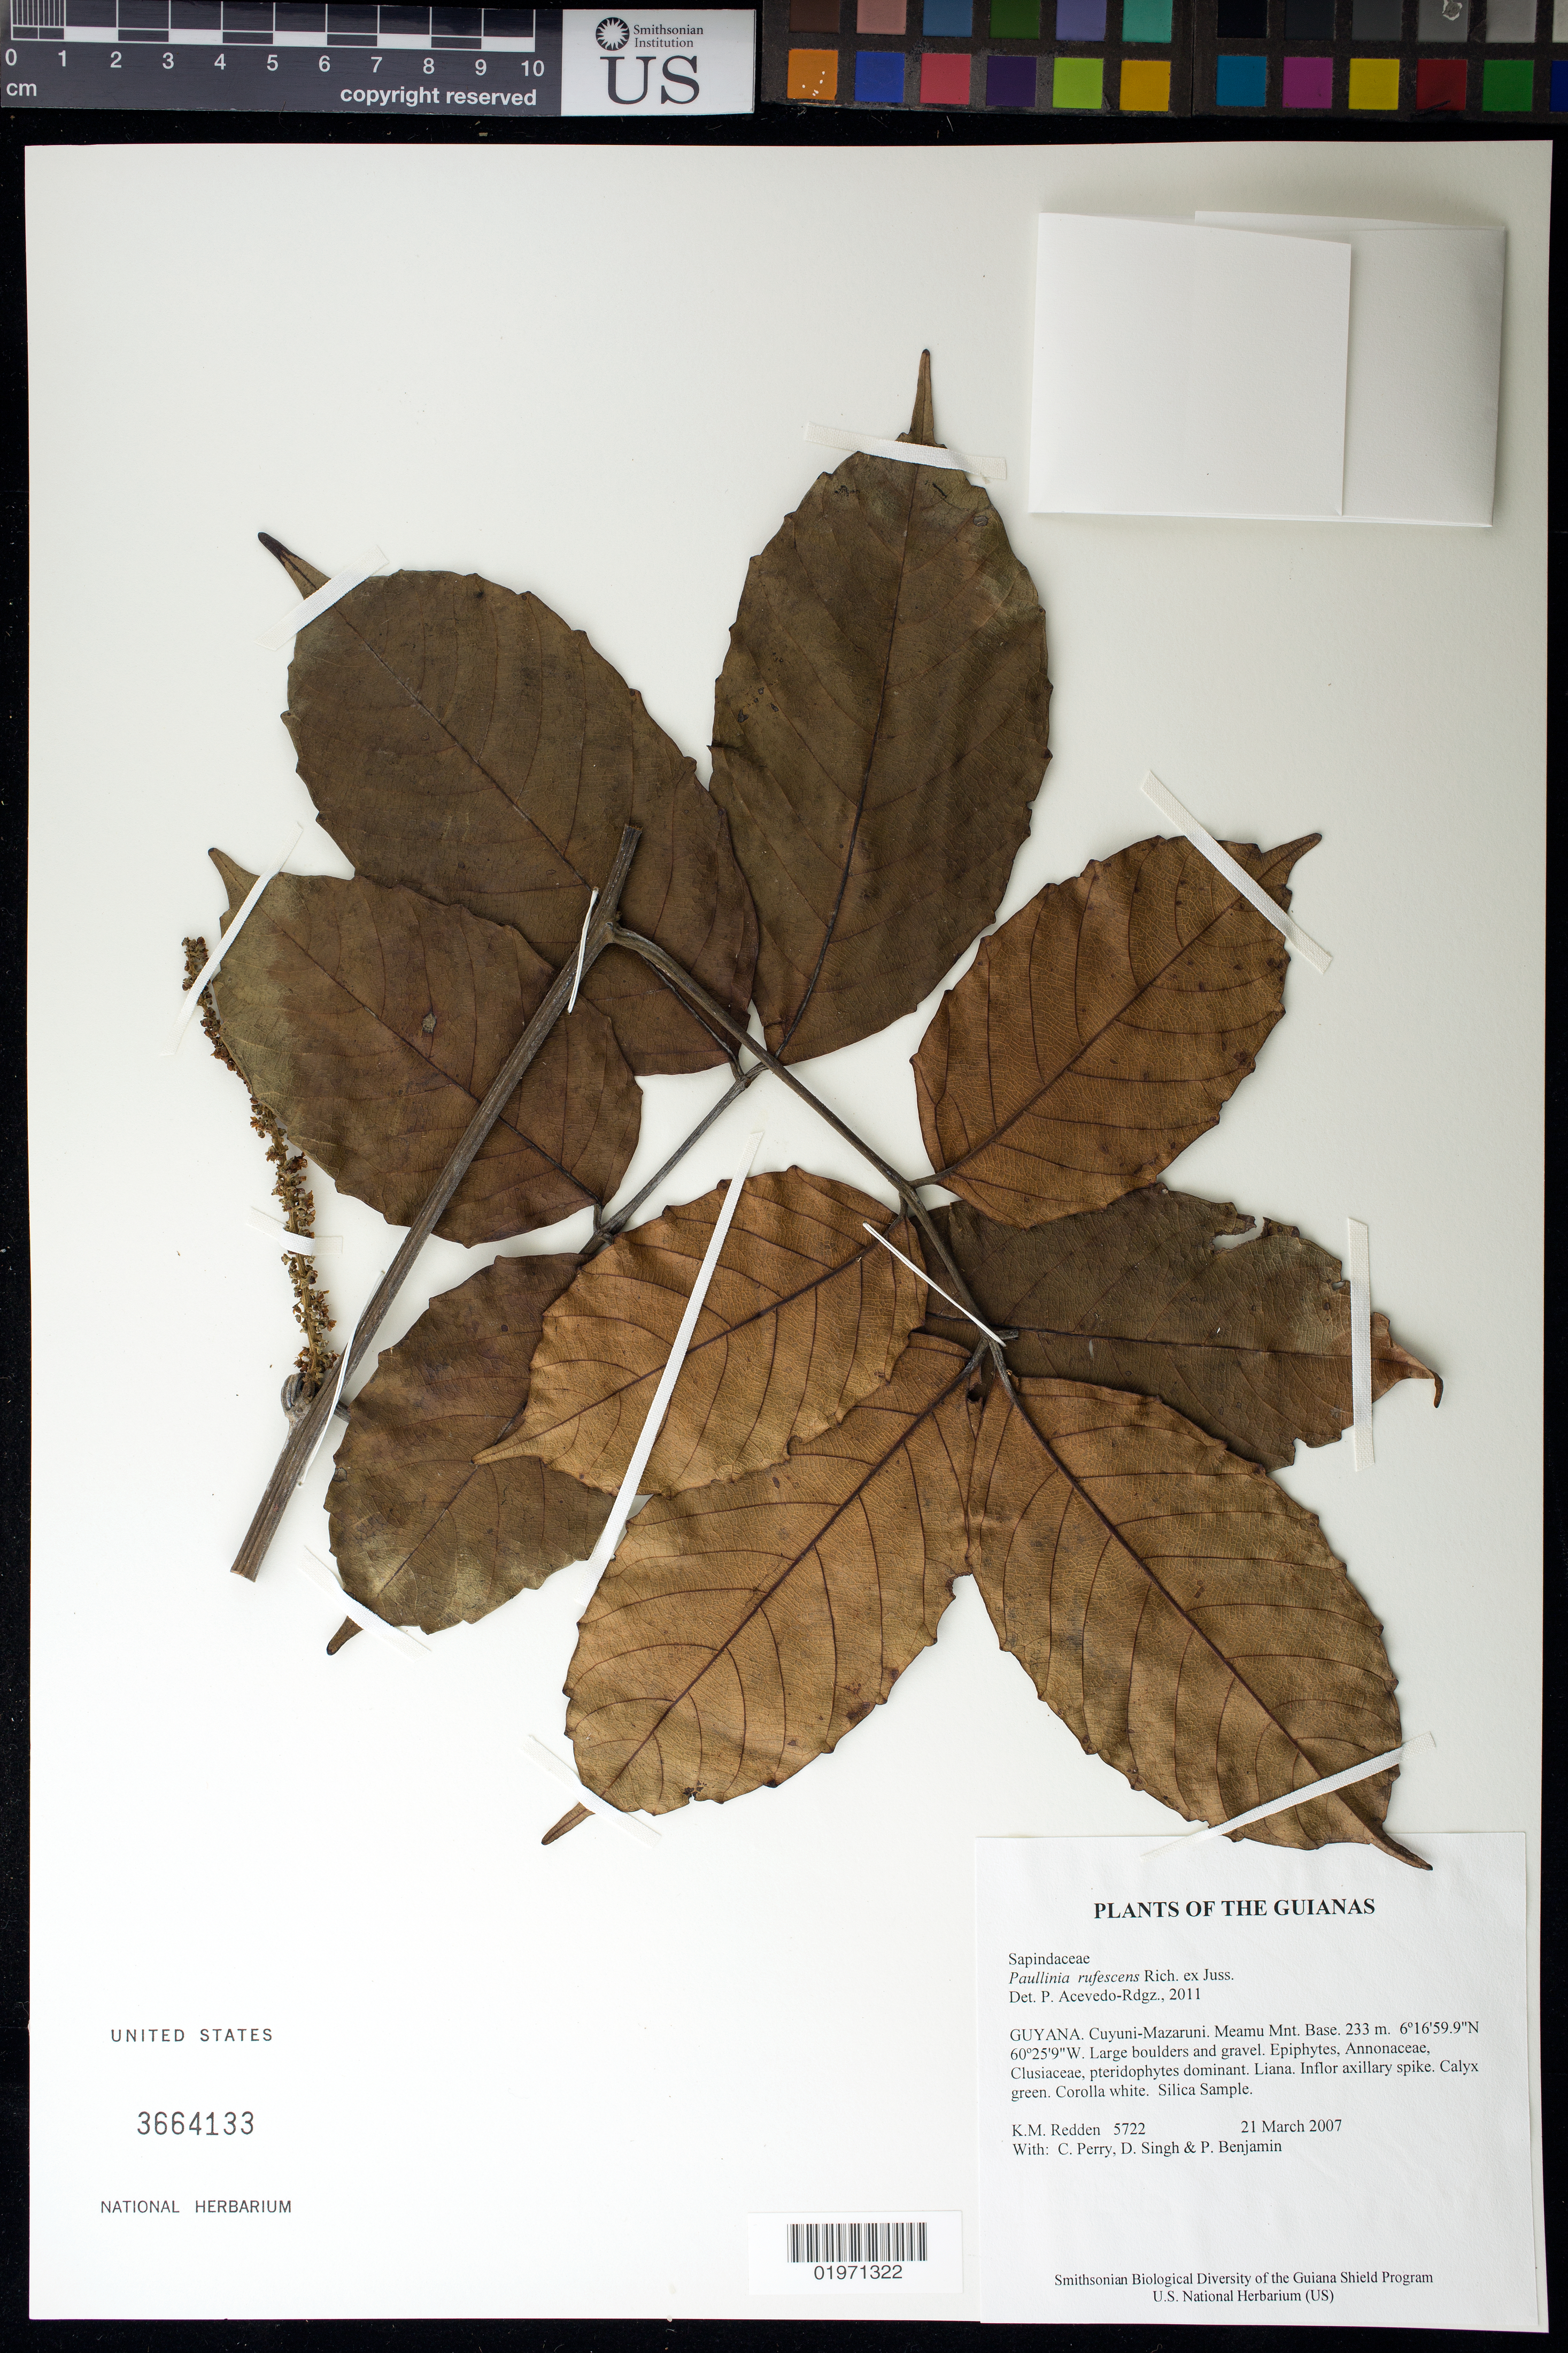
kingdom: Plantae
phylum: Tracheophyta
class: Magnoliopsida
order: Sapindales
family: Sapindaceae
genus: Paullinia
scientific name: Paullinia rufescens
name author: Rich. ex Juss.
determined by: Acevedo-Rodríguez, P., (BOT), Smithsonian Institution - National Museum of Natural History (UNITED STATES)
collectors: K. M. Redden, C. Perry, D. Singh & P. Benjamin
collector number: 5722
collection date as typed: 21 March 2007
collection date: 2007-03-21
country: Guyana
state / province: Cuyuni-Mazaruni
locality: Meamu Mnt. Base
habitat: Large boulders and gravel. Epiphytes, Annonaceae, Clusiaceae, pteridophytes dominant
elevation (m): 233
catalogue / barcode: US 3664133